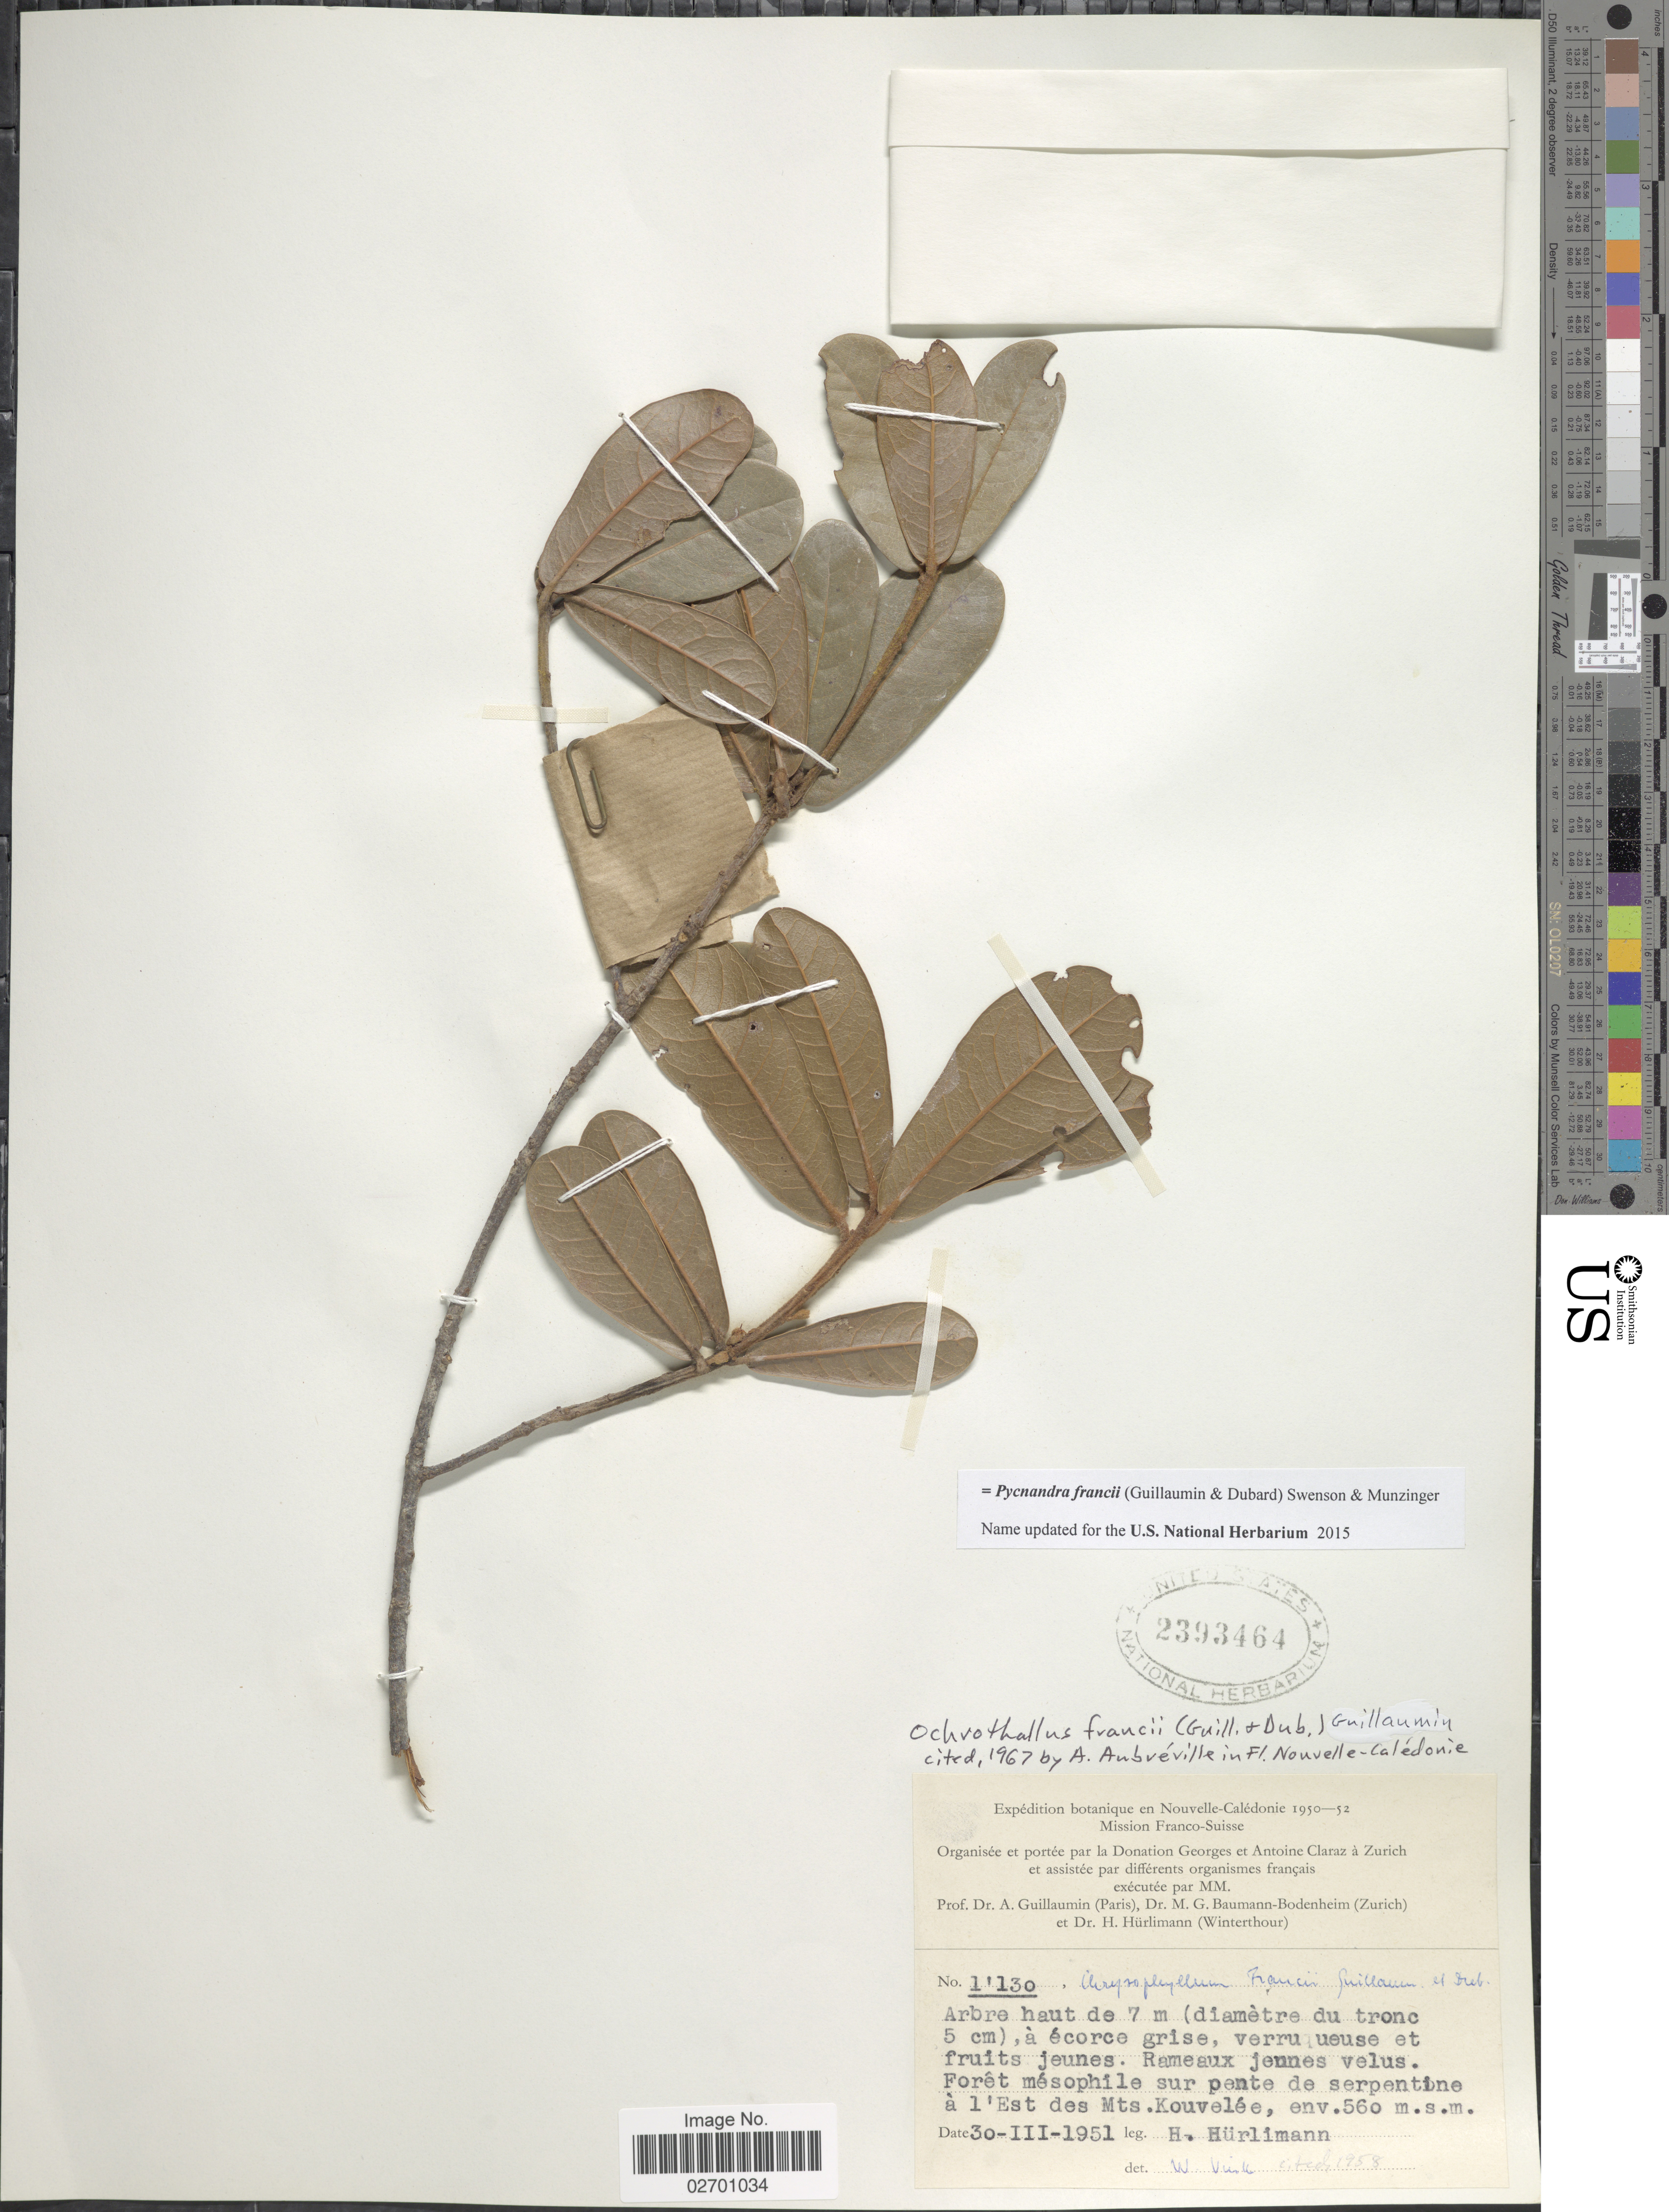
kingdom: Plantae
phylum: Tracheophyta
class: Magnoliopsida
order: Ericales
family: Sapotaceae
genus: Pycnandra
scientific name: Pycnandra francii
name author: (Guillaumin & Dubard) Swenson & Munzinger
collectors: H. Hürlimann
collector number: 1130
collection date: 1951-03-30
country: New Caledonia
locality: Foret mesophile sur pente de serpentine a l'Est des Mts. Kouvelee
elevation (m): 560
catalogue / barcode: US 2393464